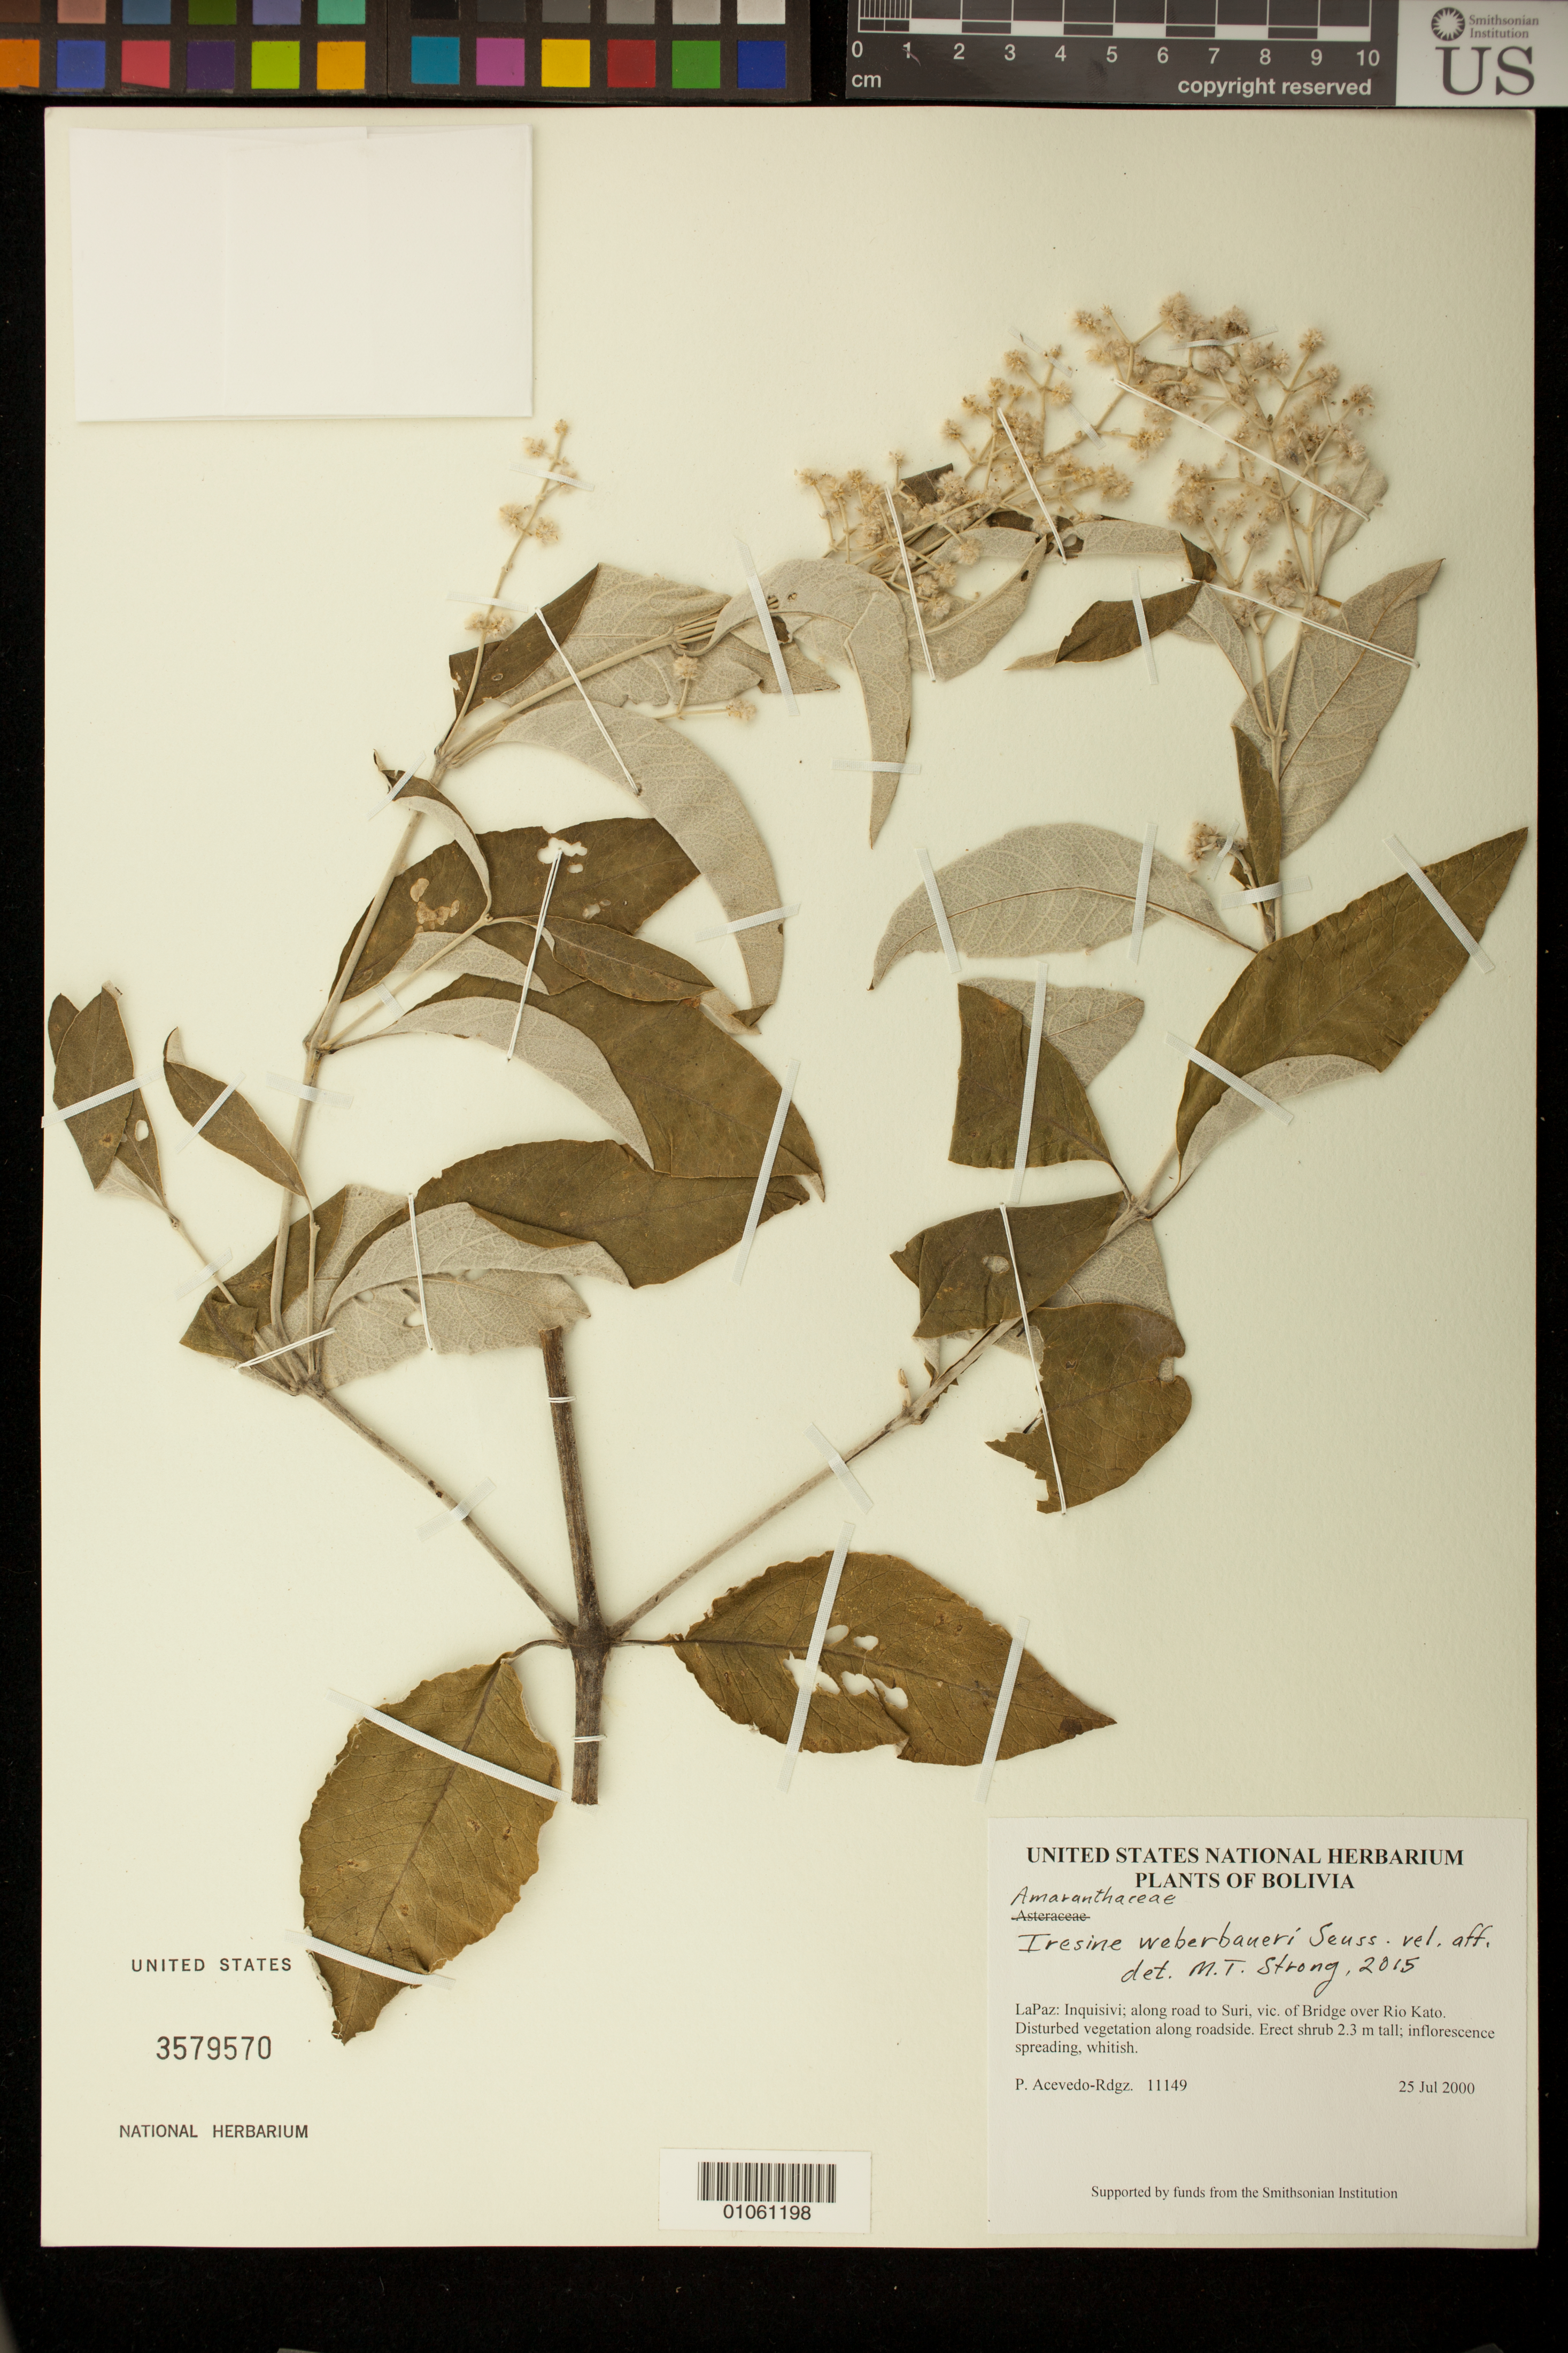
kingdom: Plantae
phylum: Tracheophyta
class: Magnoliopsida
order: Caryophyllales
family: Amaranthaceae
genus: Pedersenia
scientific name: Pedersenia weberbaueri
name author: (Suess.) Holub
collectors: P. Acevedo-Rodr.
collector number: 11149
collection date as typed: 25 Jul 2000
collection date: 2000-07-25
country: Bolivia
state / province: La Paz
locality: LaPaz: Inquisivi; along road to Suri, vic. of Bridge over Rio Kato.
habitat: Disturbed vegetation along roadside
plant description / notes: NY, US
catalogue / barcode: US 3579570